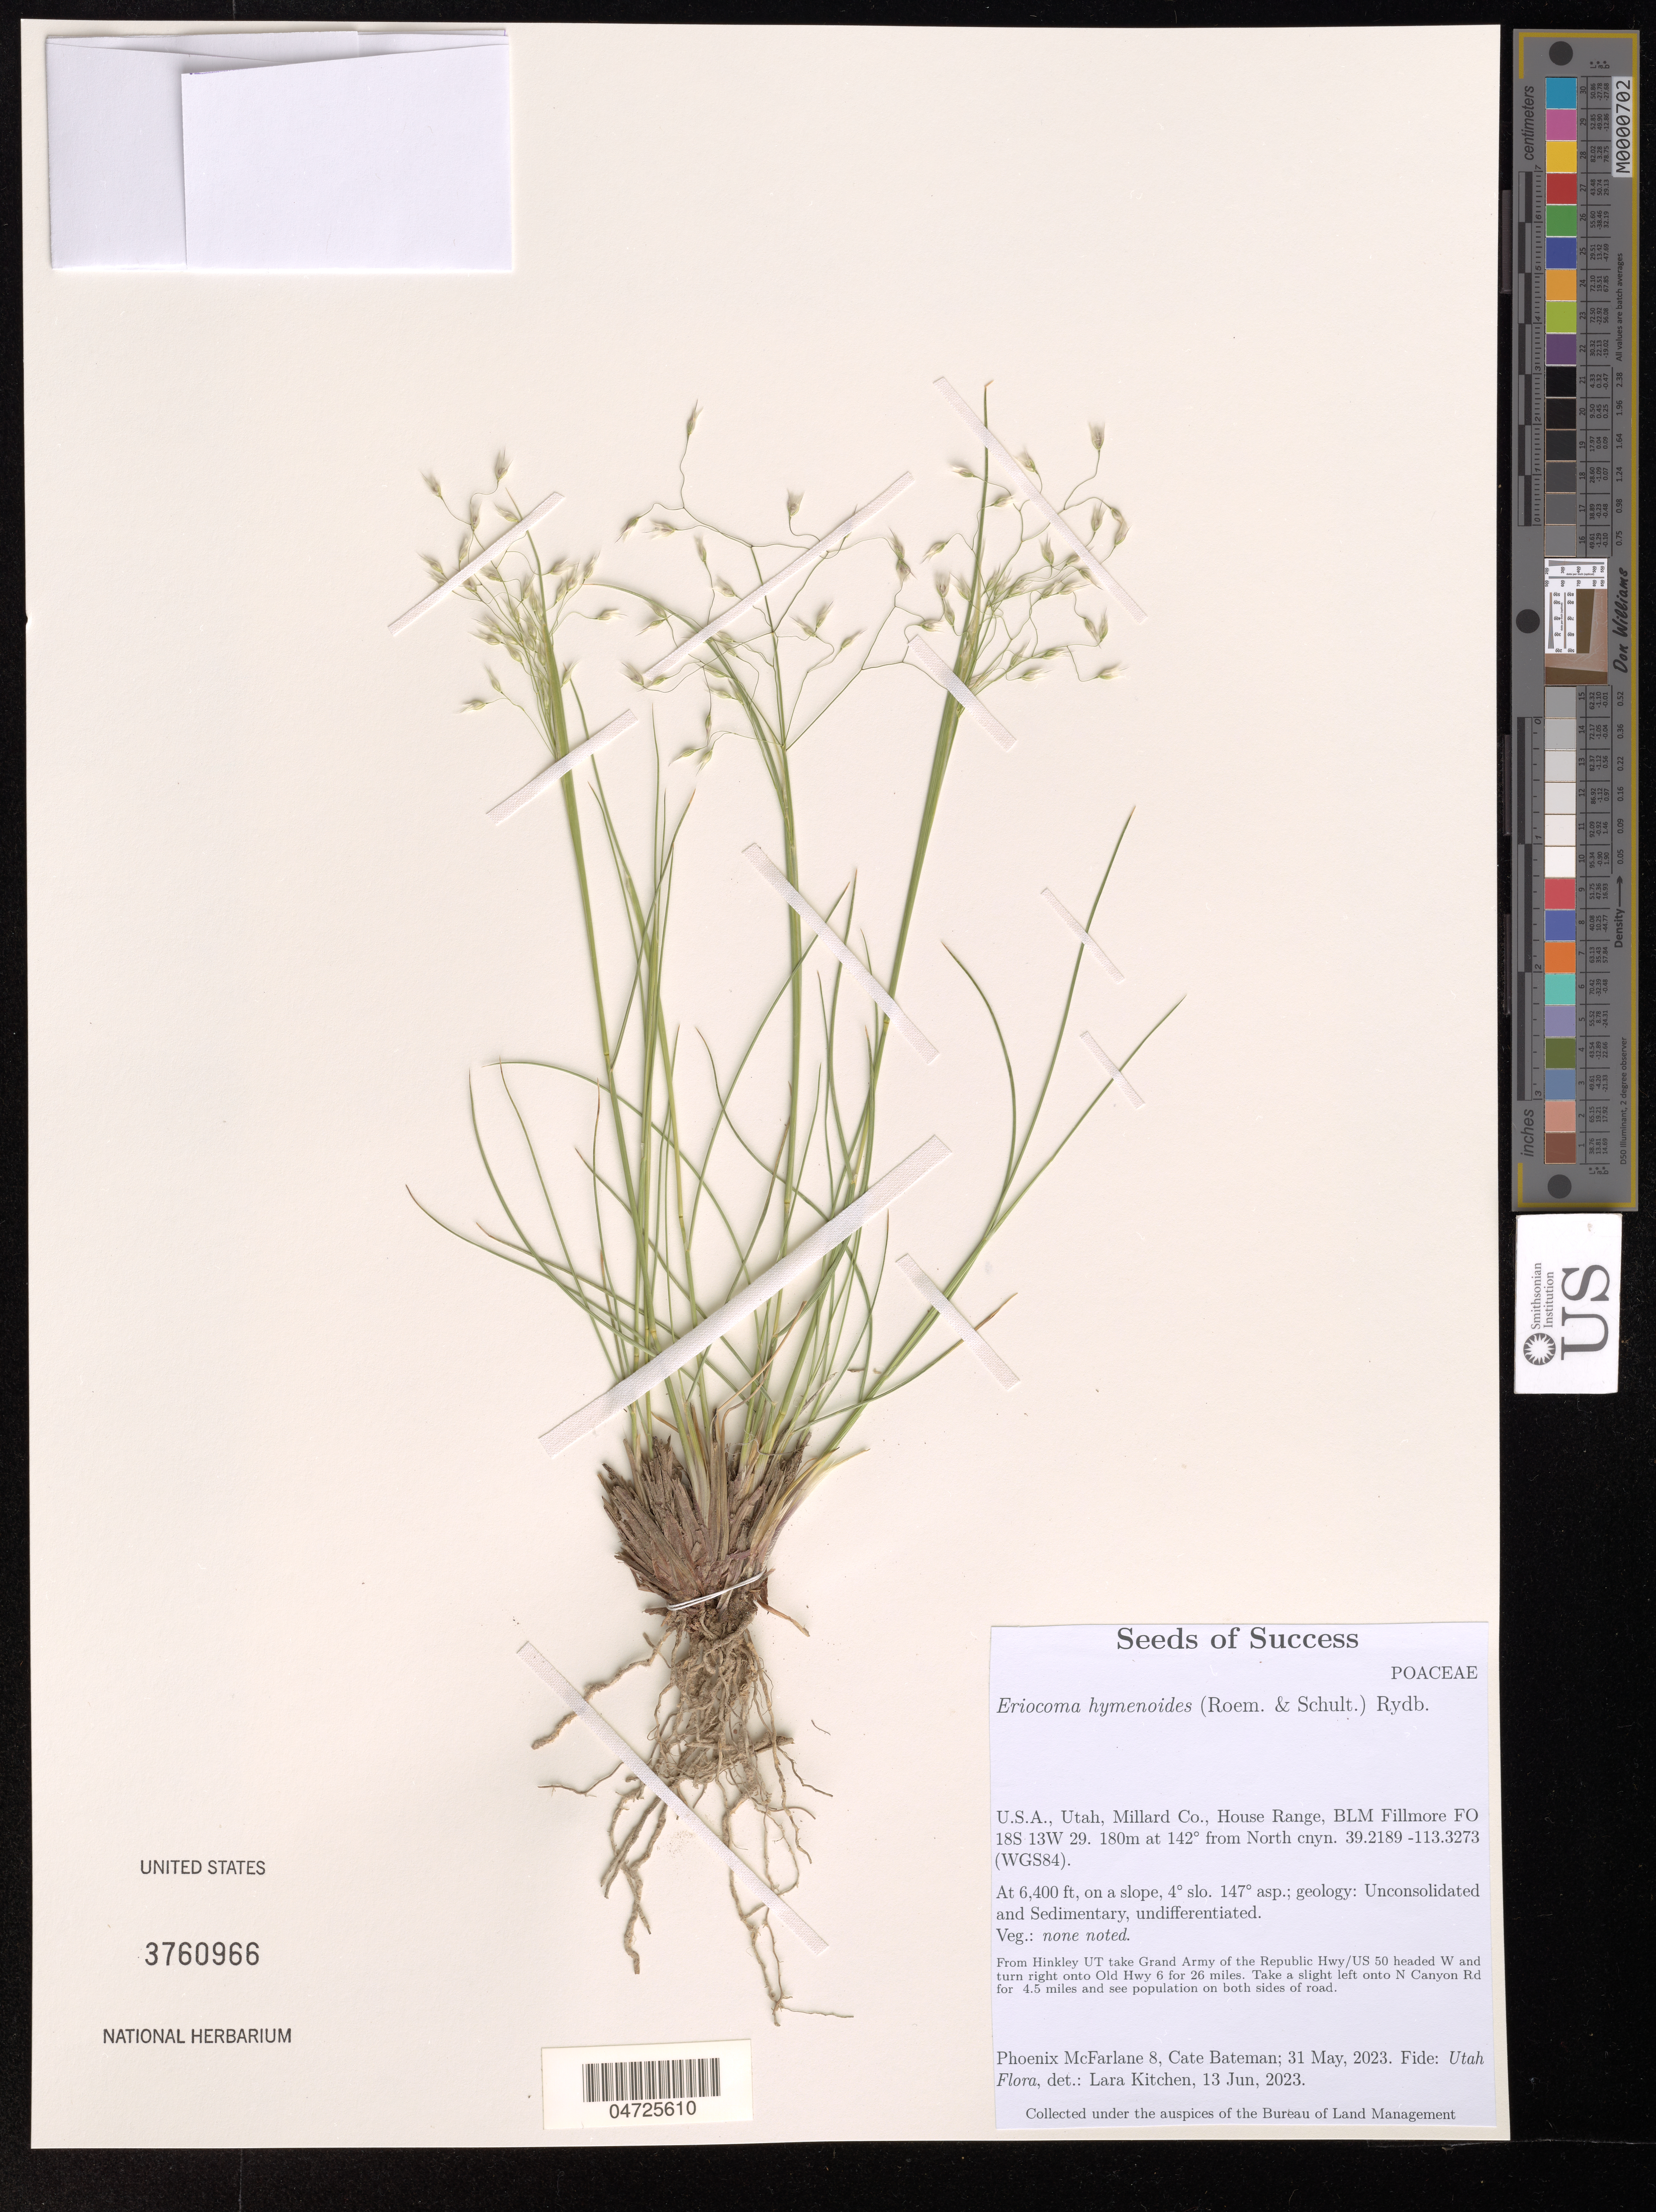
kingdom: Plantae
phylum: Tracheophyta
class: Liliopsida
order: Poales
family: Poaceae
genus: Eriocoma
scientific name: Eriocoma hymenoides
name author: (Roem. & Schult.) Rydb.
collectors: P. McFarlane & C. Bateman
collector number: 8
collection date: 2023-05-31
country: United States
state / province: Utah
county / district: Millard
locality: Millard Co., House Range, BLM Fillmore FO 18S 13W 29. 180m at 142º from North cnyn. (WGS84). From Hinkley UT take Grand Army of the Republic Hwy/US 50 headed W and turn right onto Old Hwy 6 for 26 miles. Take a slight left onto N Canyon Rd for 4.5 miles and see population on both sides of road.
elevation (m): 1951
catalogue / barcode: US 3760966